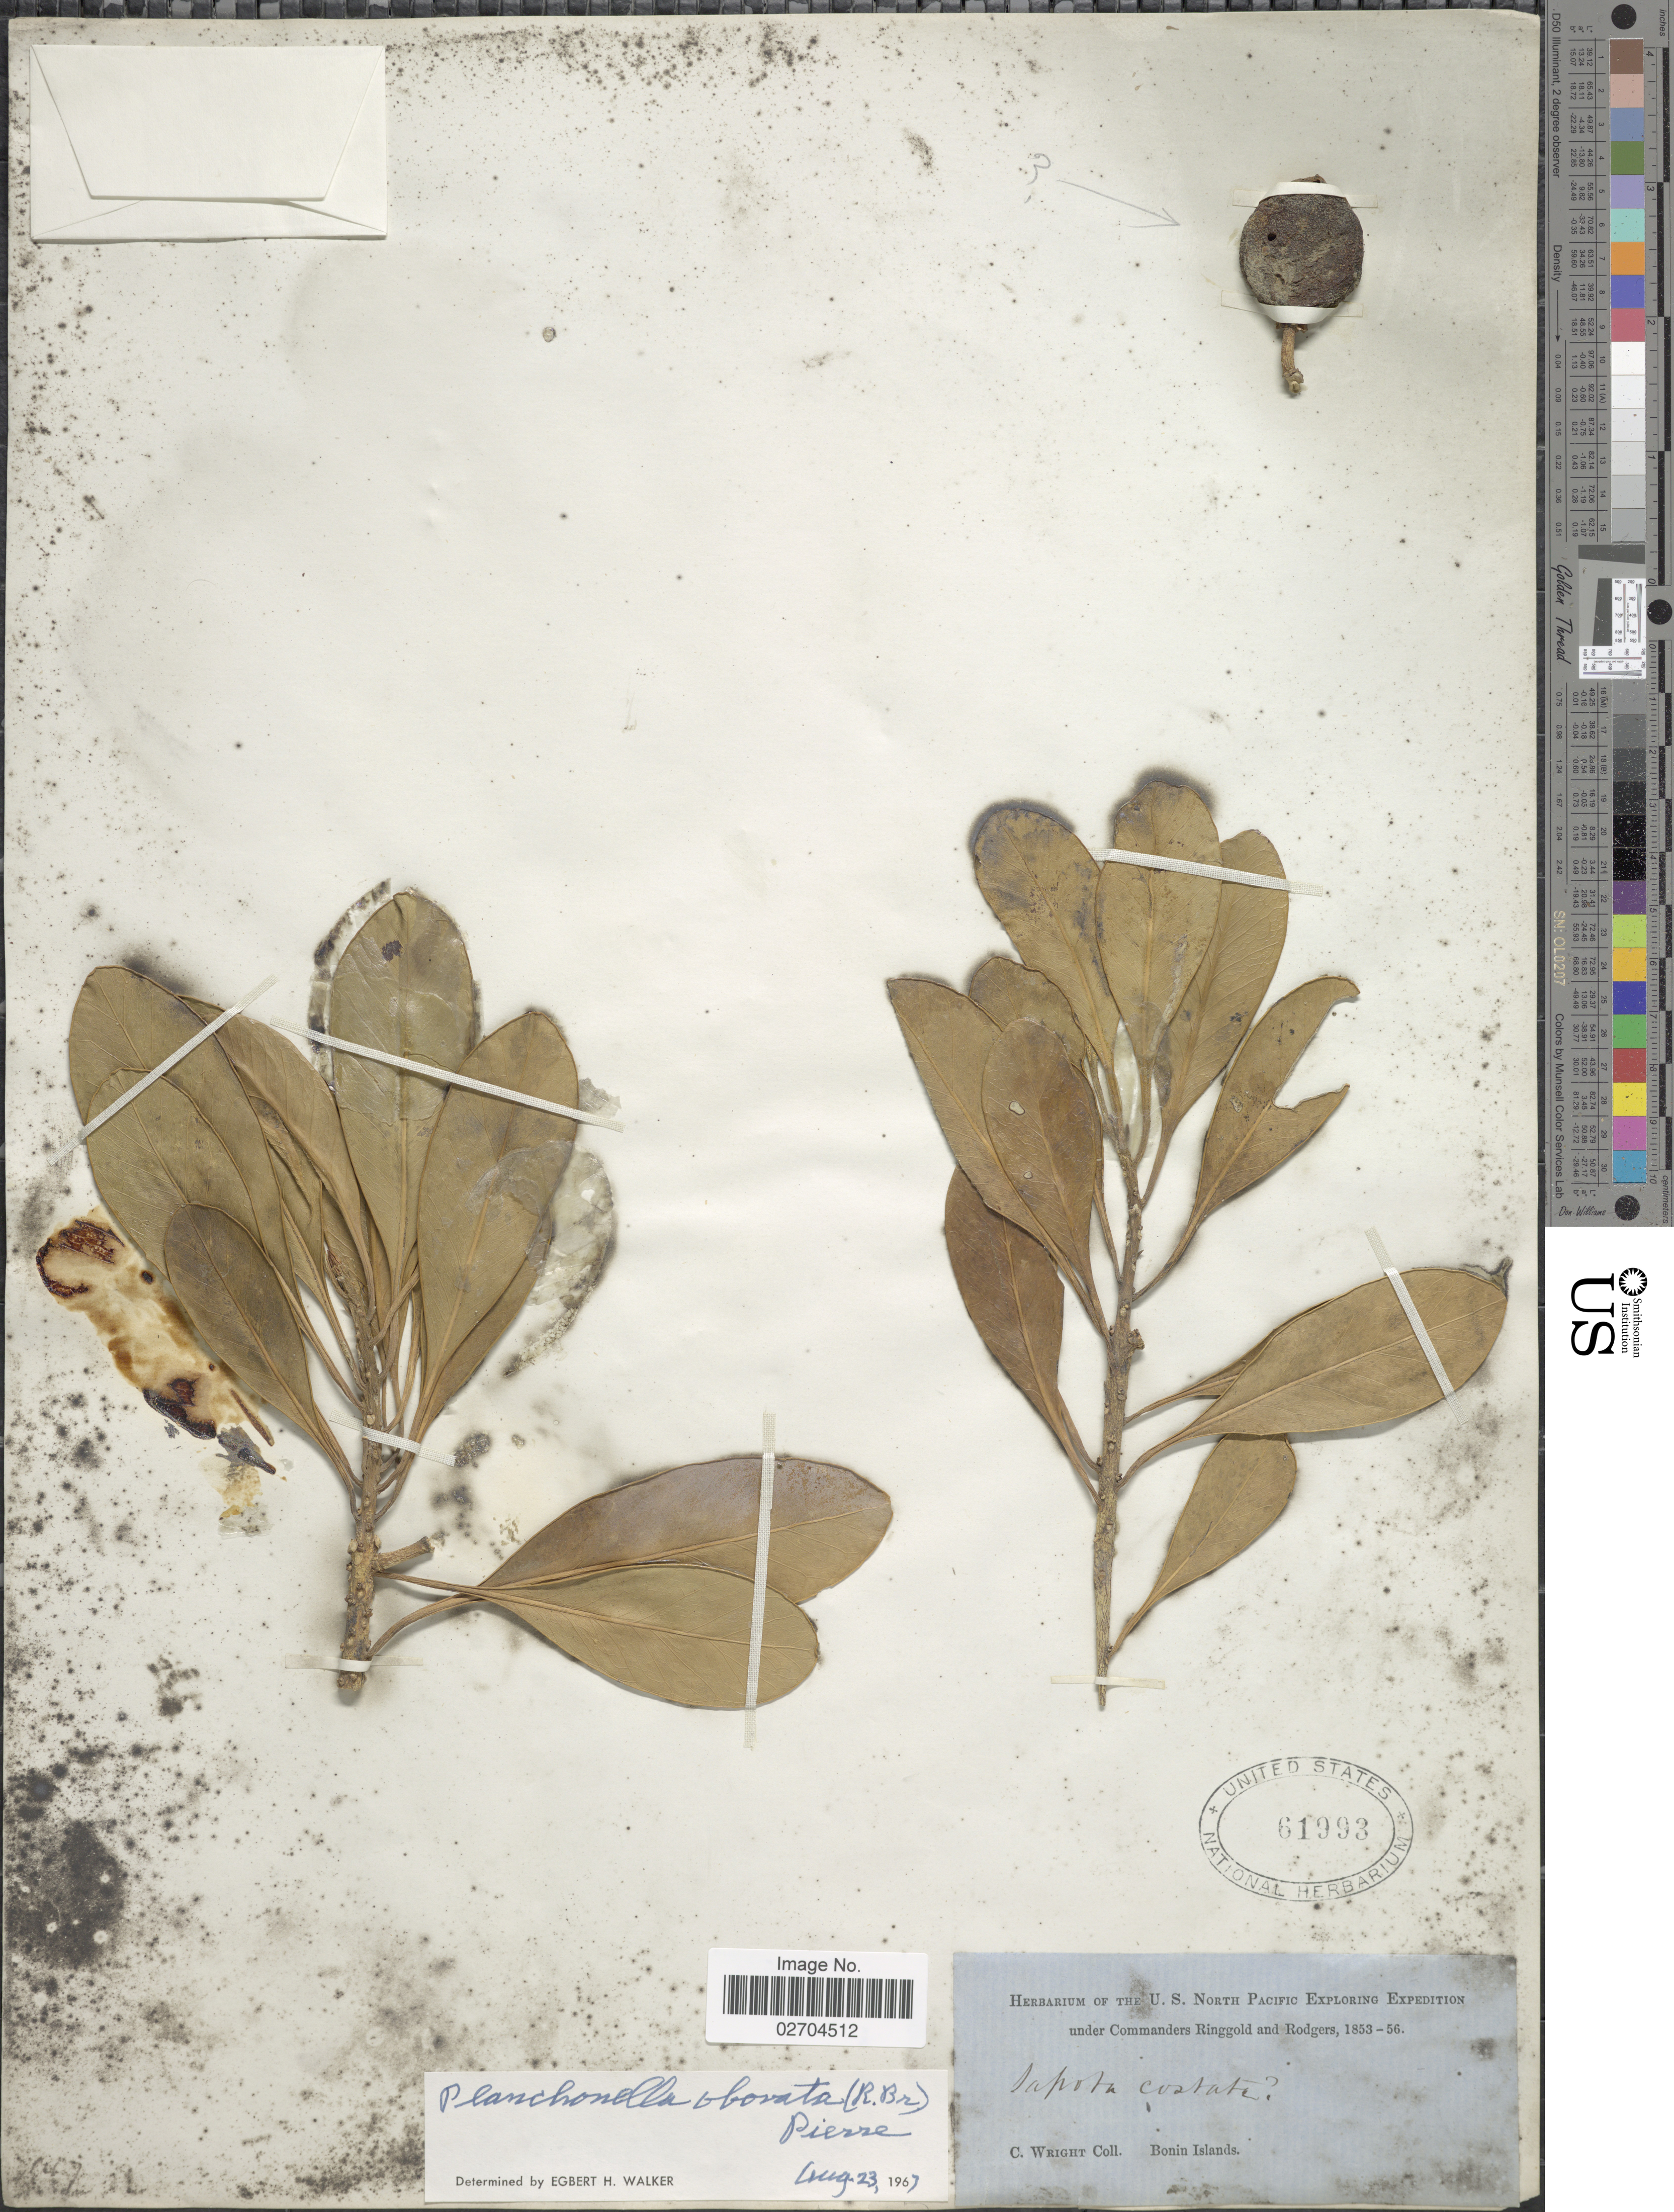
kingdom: Plantae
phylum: Tracheophyta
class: Magnoliopsida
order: Ericales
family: Sapotaceae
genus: Planchonella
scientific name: Planchonella obovata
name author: (R. Br.) Pierre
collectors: C. Wright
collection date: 1853/1856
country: Japan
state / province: Tokyo, Federal City of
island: Bonin Islands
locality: Bonin Islands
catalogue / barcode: US 61993